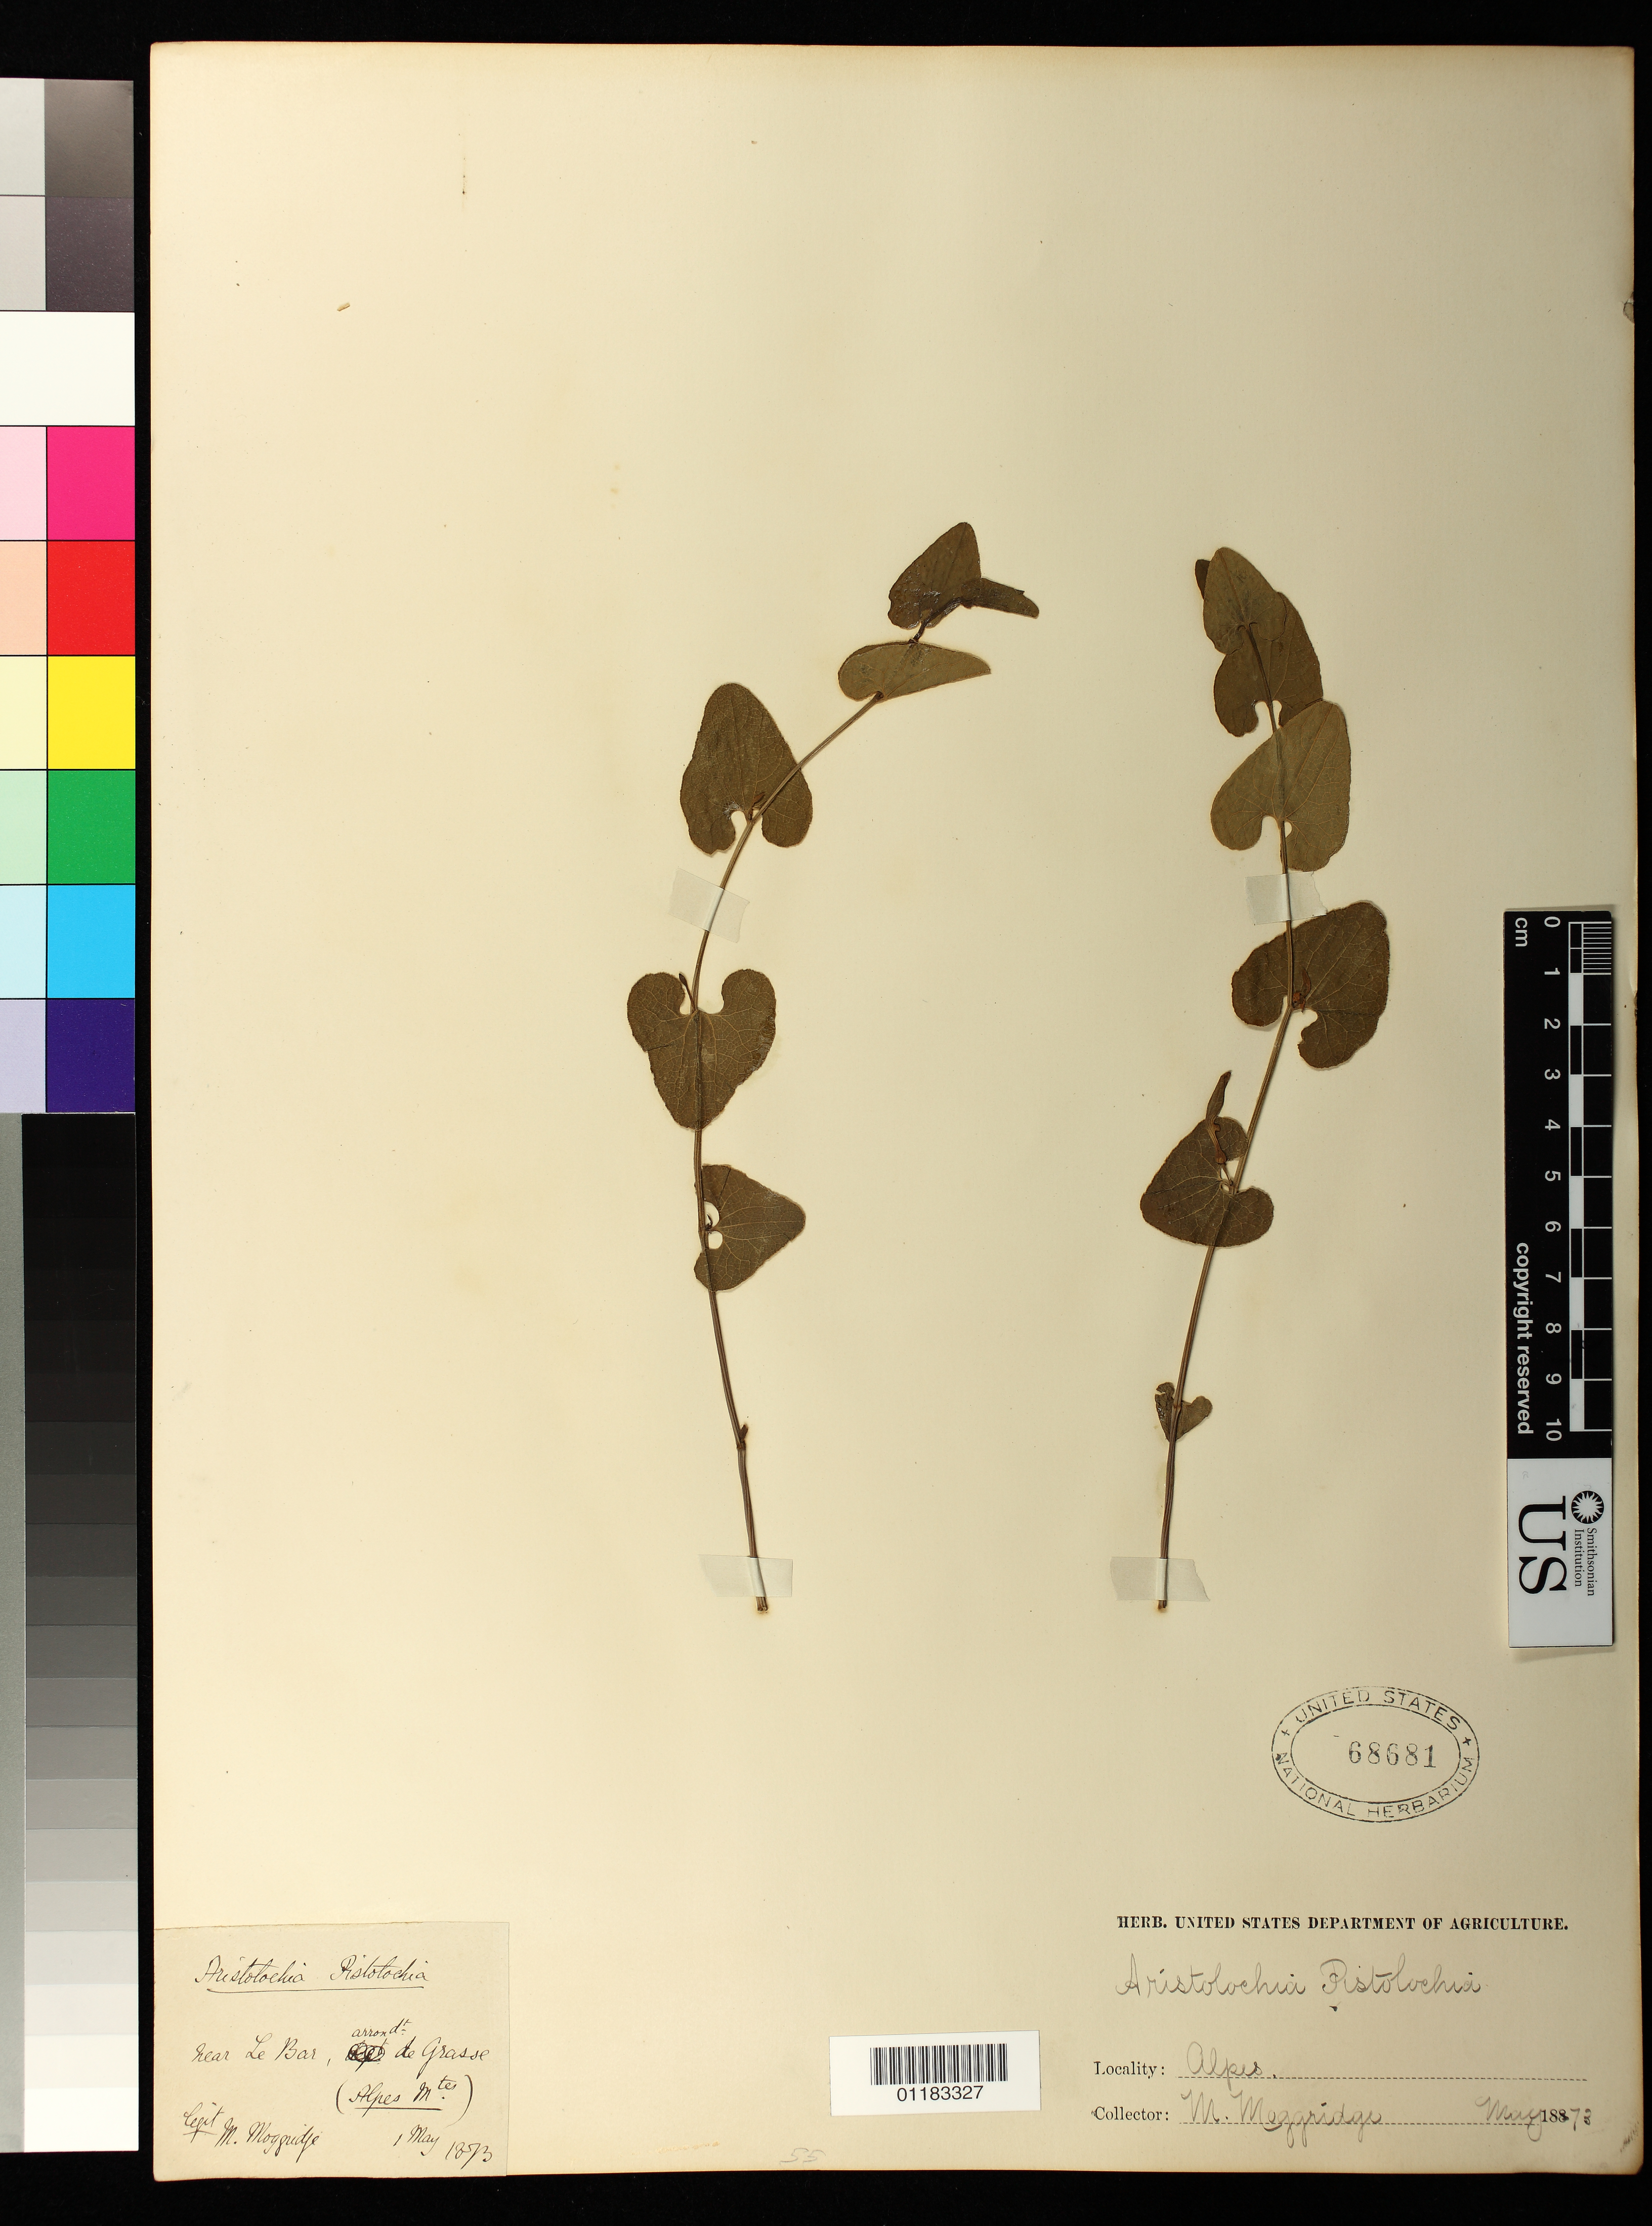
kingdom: Plantae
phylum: Tracheophyta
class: Magnoliopsida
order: Piperales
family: Aristolochiaceae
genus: Aristolochia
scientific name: Aristolochia pistolochia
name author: L.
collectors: M. Moggridge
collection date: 1873-05-01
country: France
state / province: Provence-Alpes-Côte d'Azur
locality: Near Le Bar, Arrondissement de Grasse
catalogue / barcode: US 68681